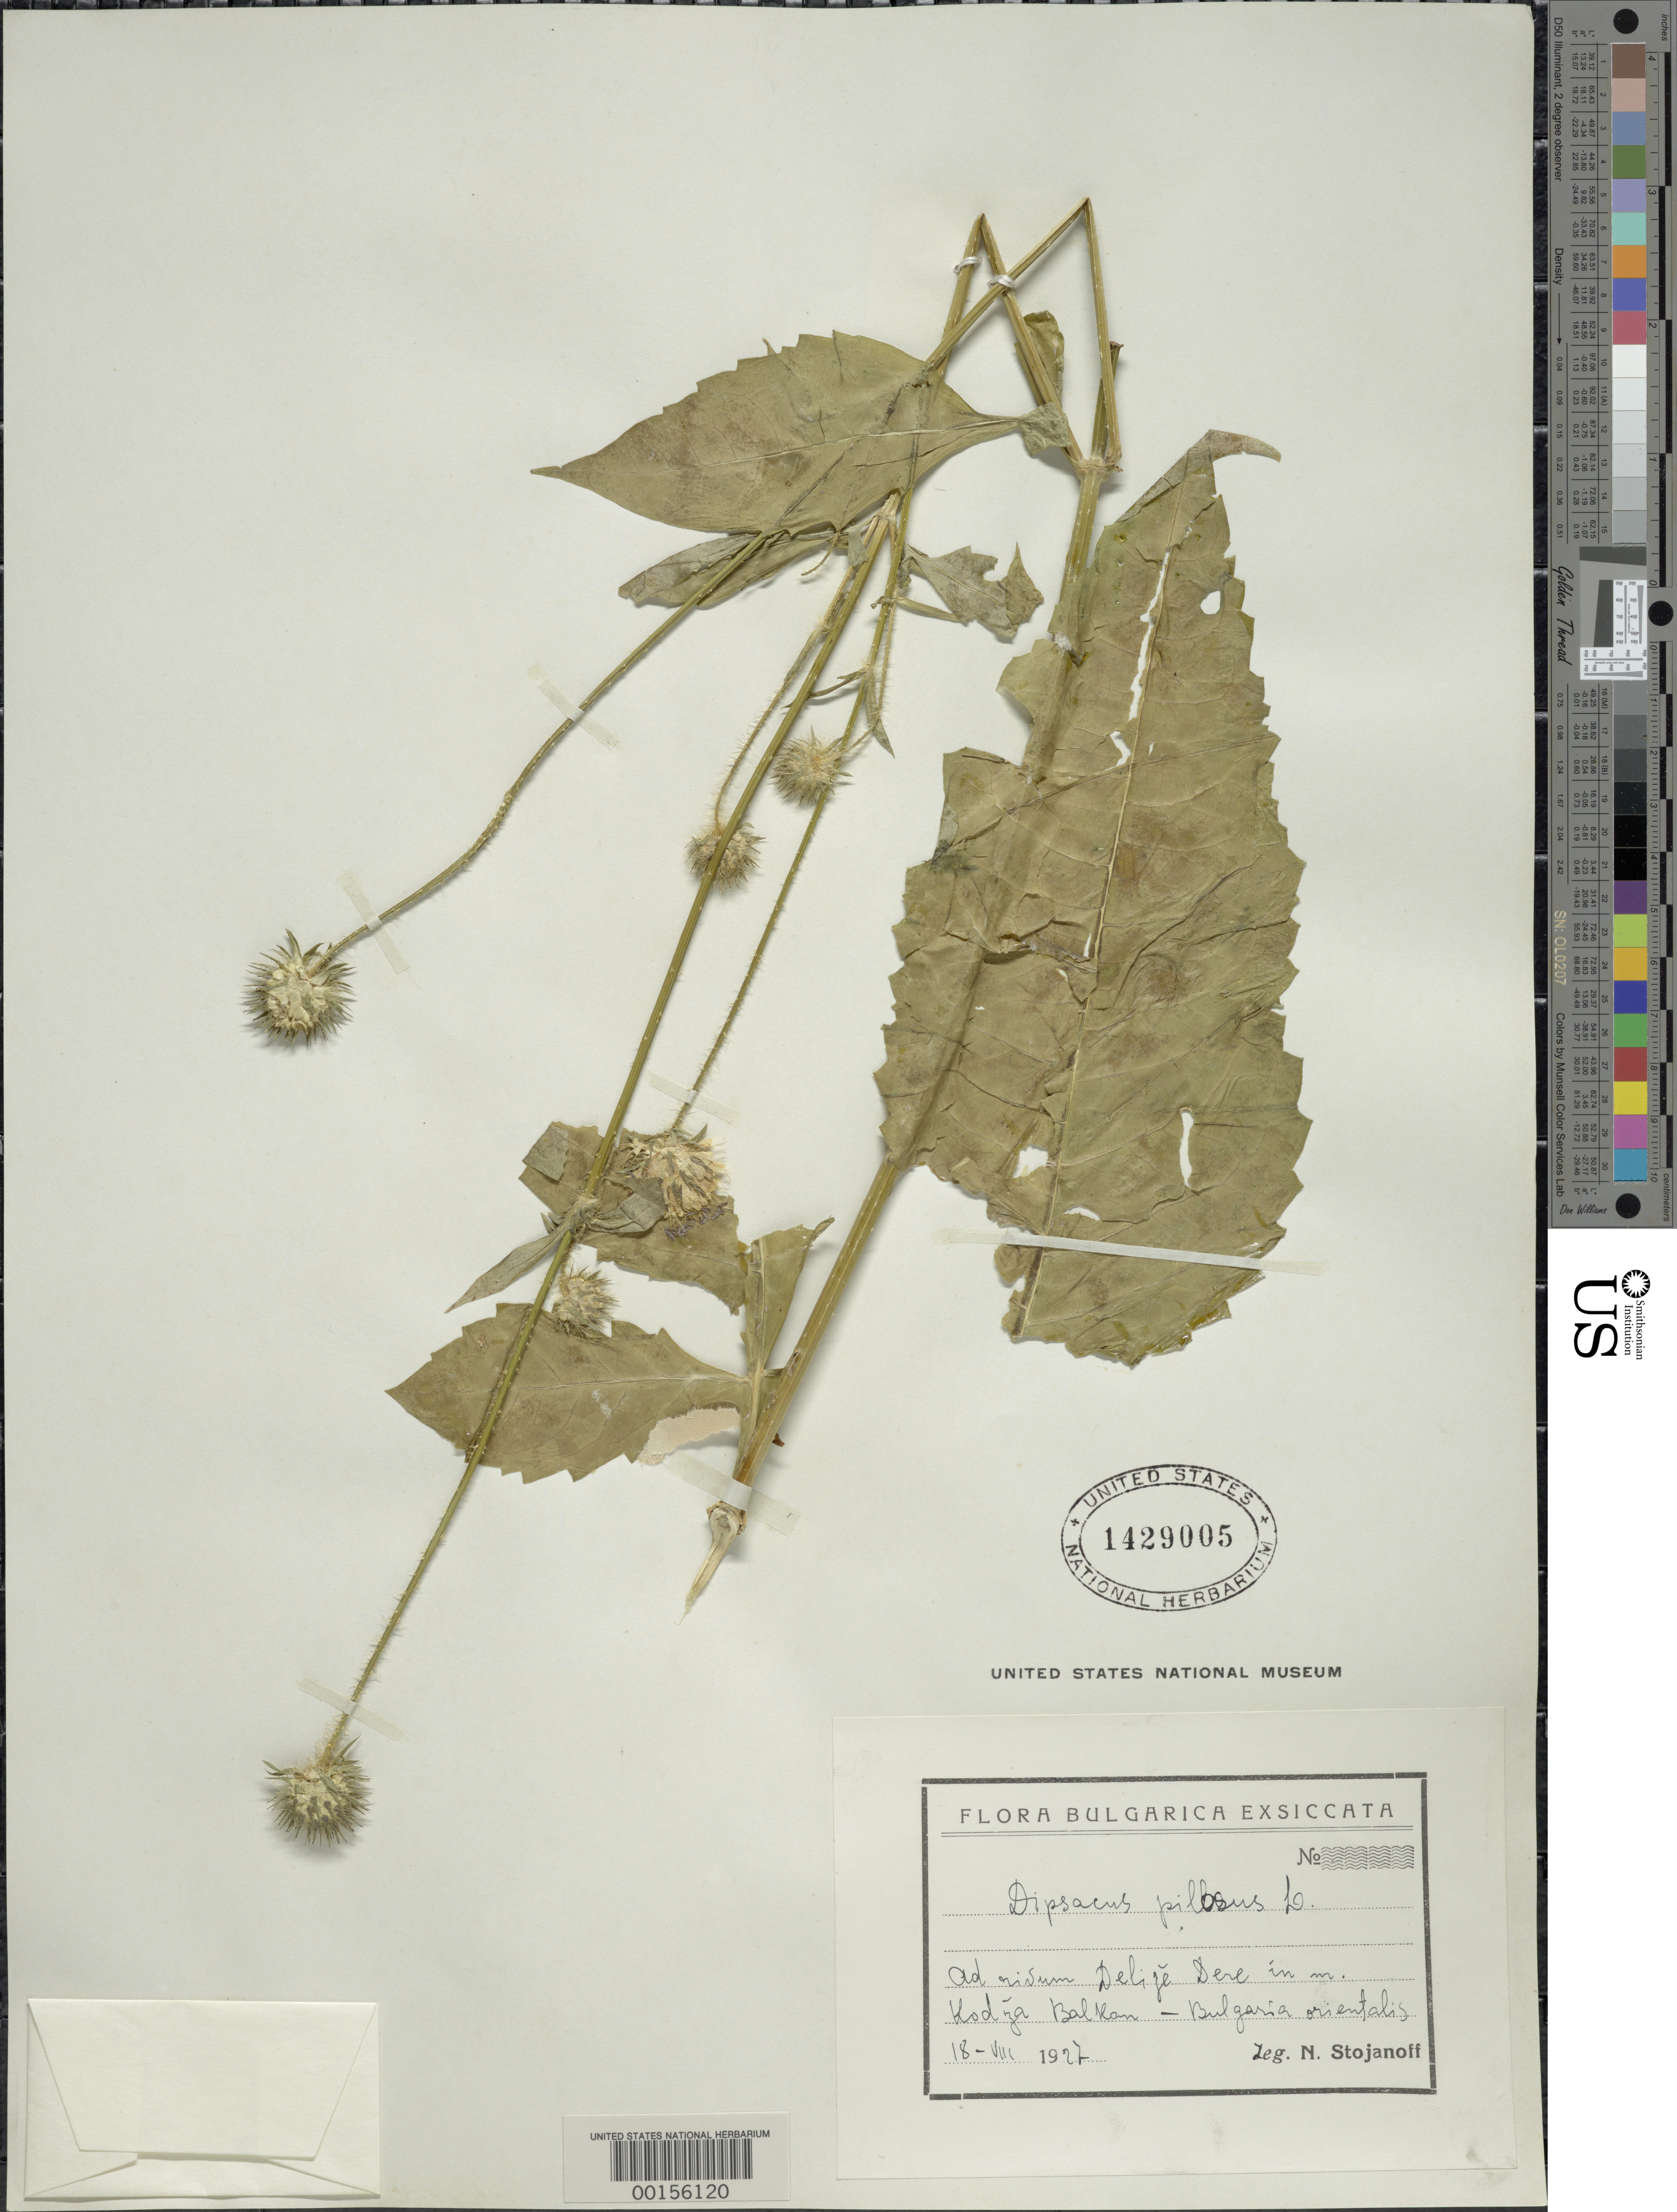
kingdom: Plantae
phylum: Tracheophyta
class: Magnoliopsida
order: Dipsacales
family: Caprifoliaceae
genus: Dipsacus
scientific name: Dipsacus pilosus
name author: L.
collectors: N. Stojanoff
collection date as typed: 18 Aug 1927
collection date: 1927-08-18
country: Bulgaria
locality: Kodiza Balkon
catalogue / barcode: US 1429005